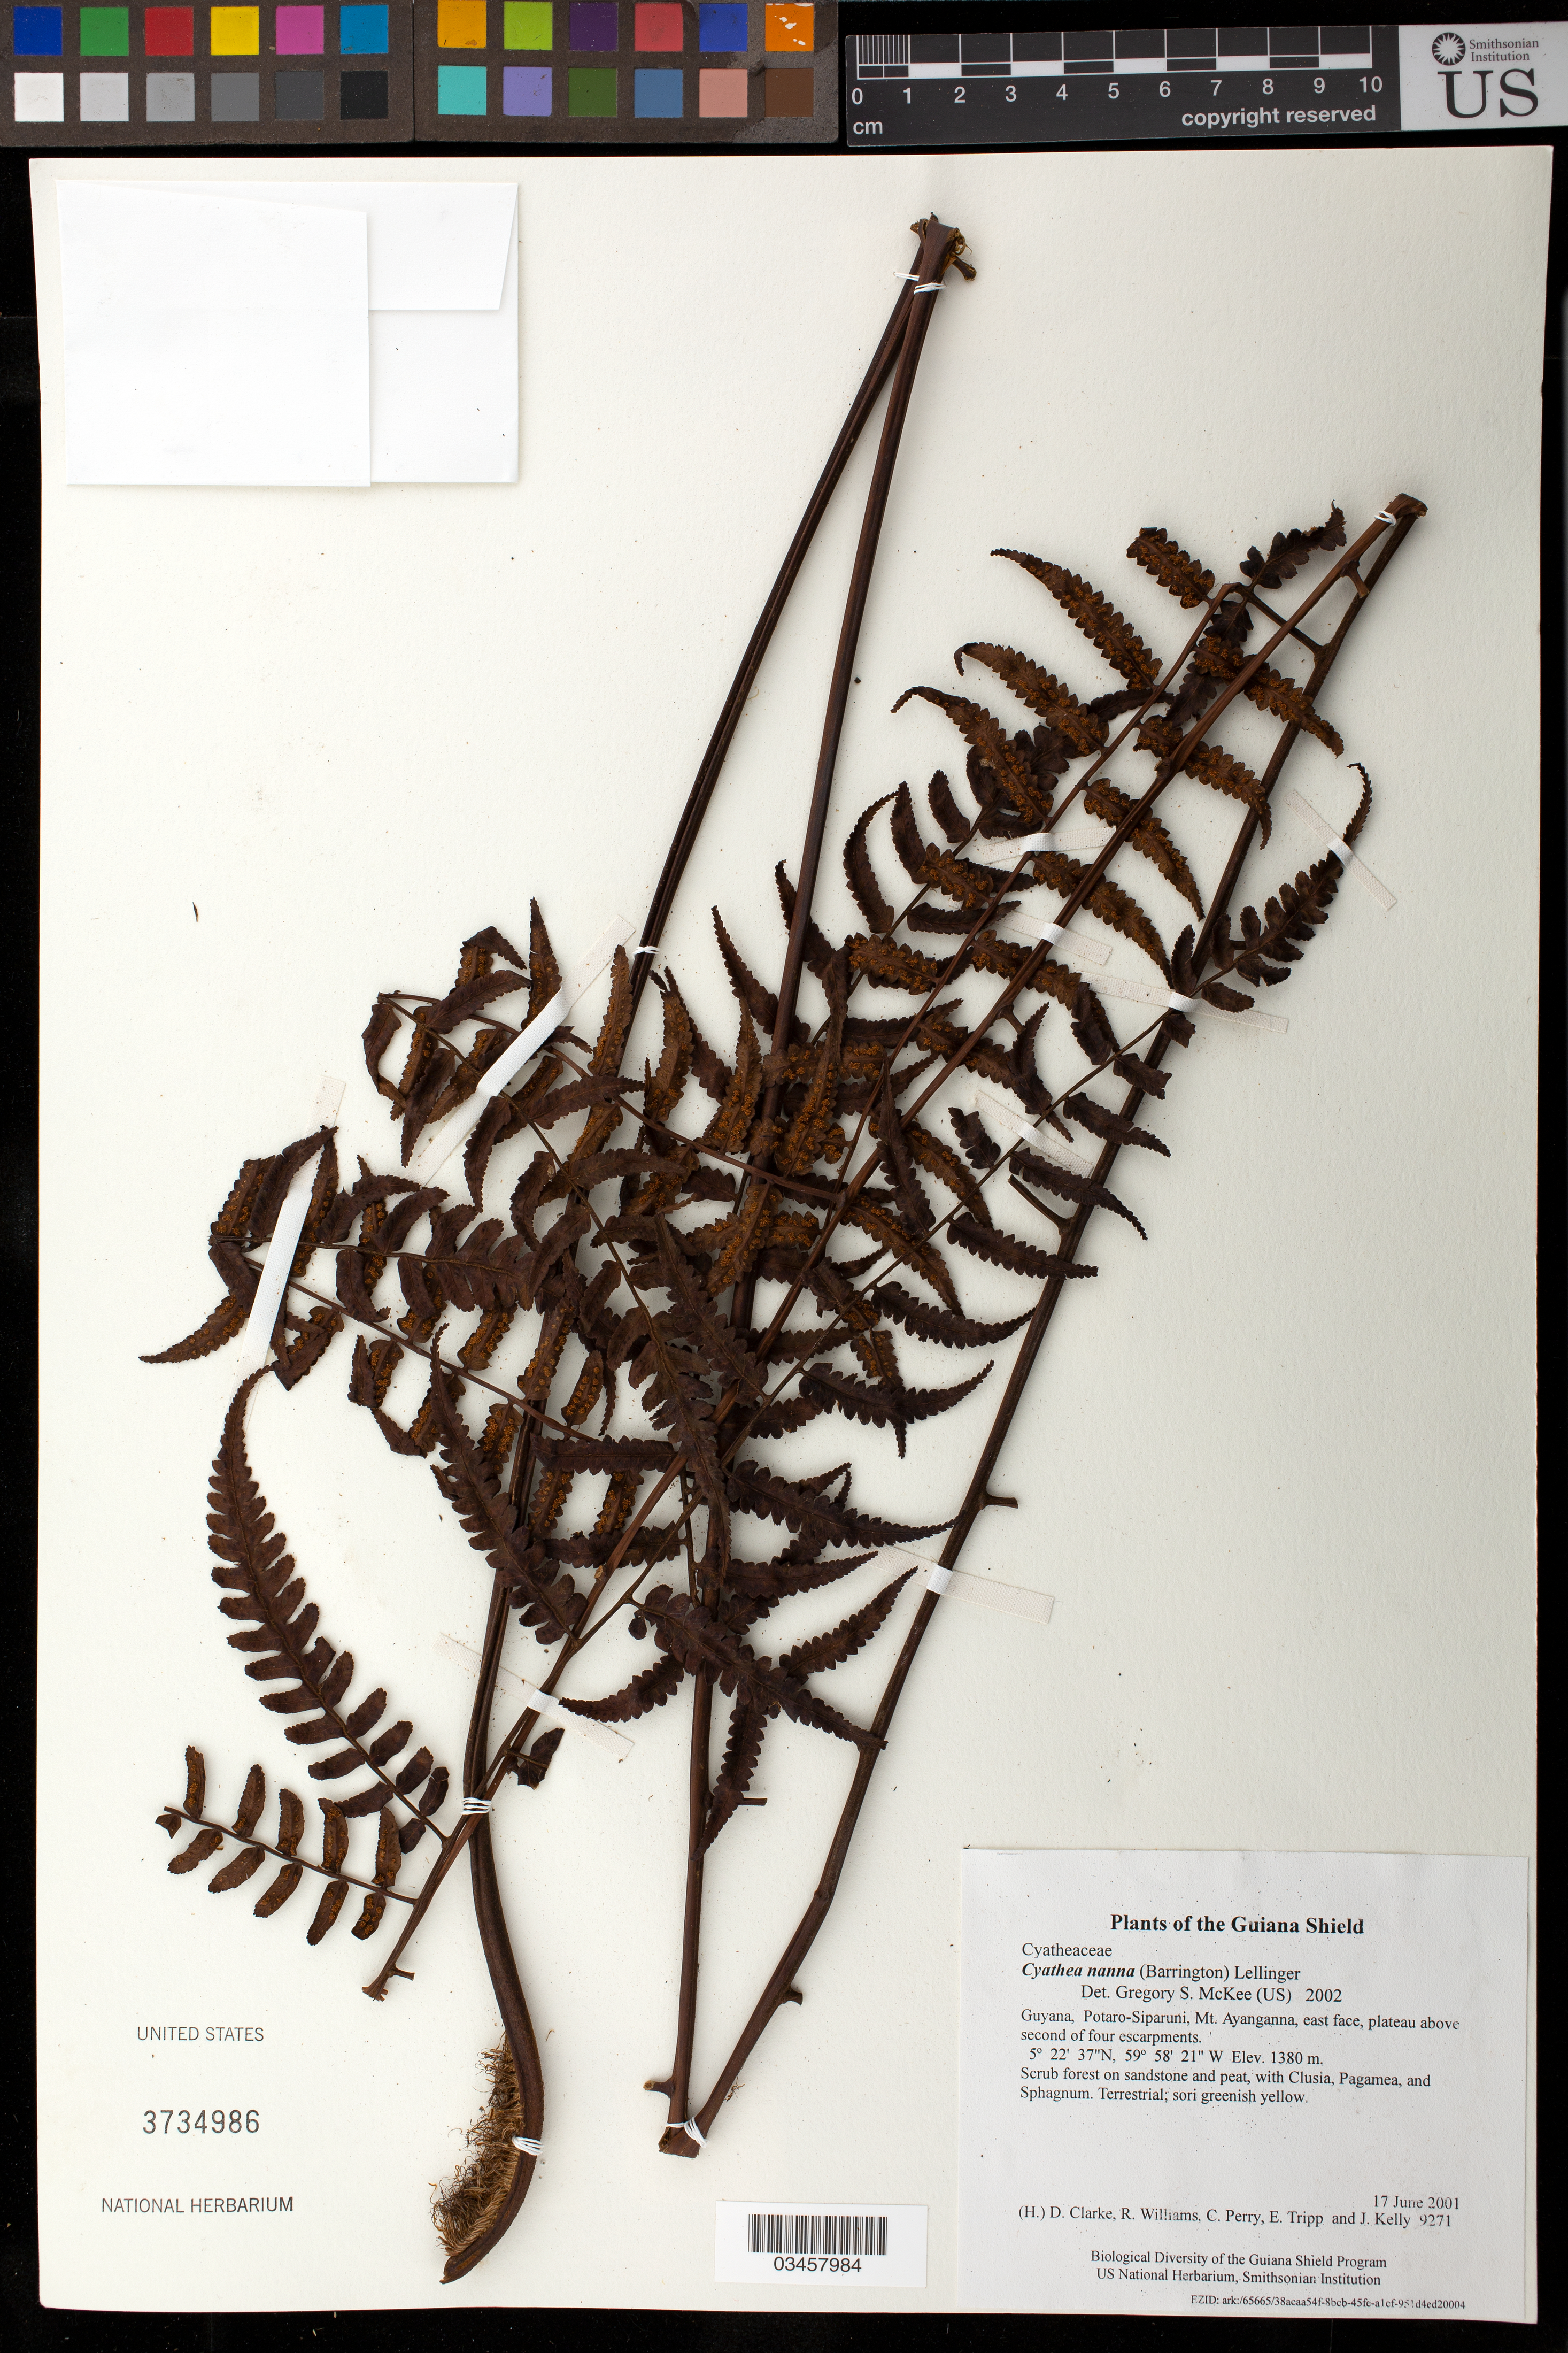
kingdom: Plantae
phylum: Tracheophyta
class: Polypodiopsida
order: Cyatheales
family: Cyatheaceae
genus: Cyathea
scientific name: Cyathea nanna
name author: (Barrington) Lellinger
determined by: McKee, G. S., (US), NMNH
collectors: H. D. Clarke, R. Williams, C. Perry, E. Tripp & J. Kelly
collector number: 9271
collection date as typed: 17 June 2001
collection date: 2001-06-17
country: Guyana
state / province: Potaro-Siparuni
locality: Mt. Ayanganna, east face, plateau above second of four escarpments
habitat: Scrub forest on sandstone and peat, with Clusia, Pagamea, and Sphagnum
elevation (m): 1380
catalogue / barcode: US 3734986